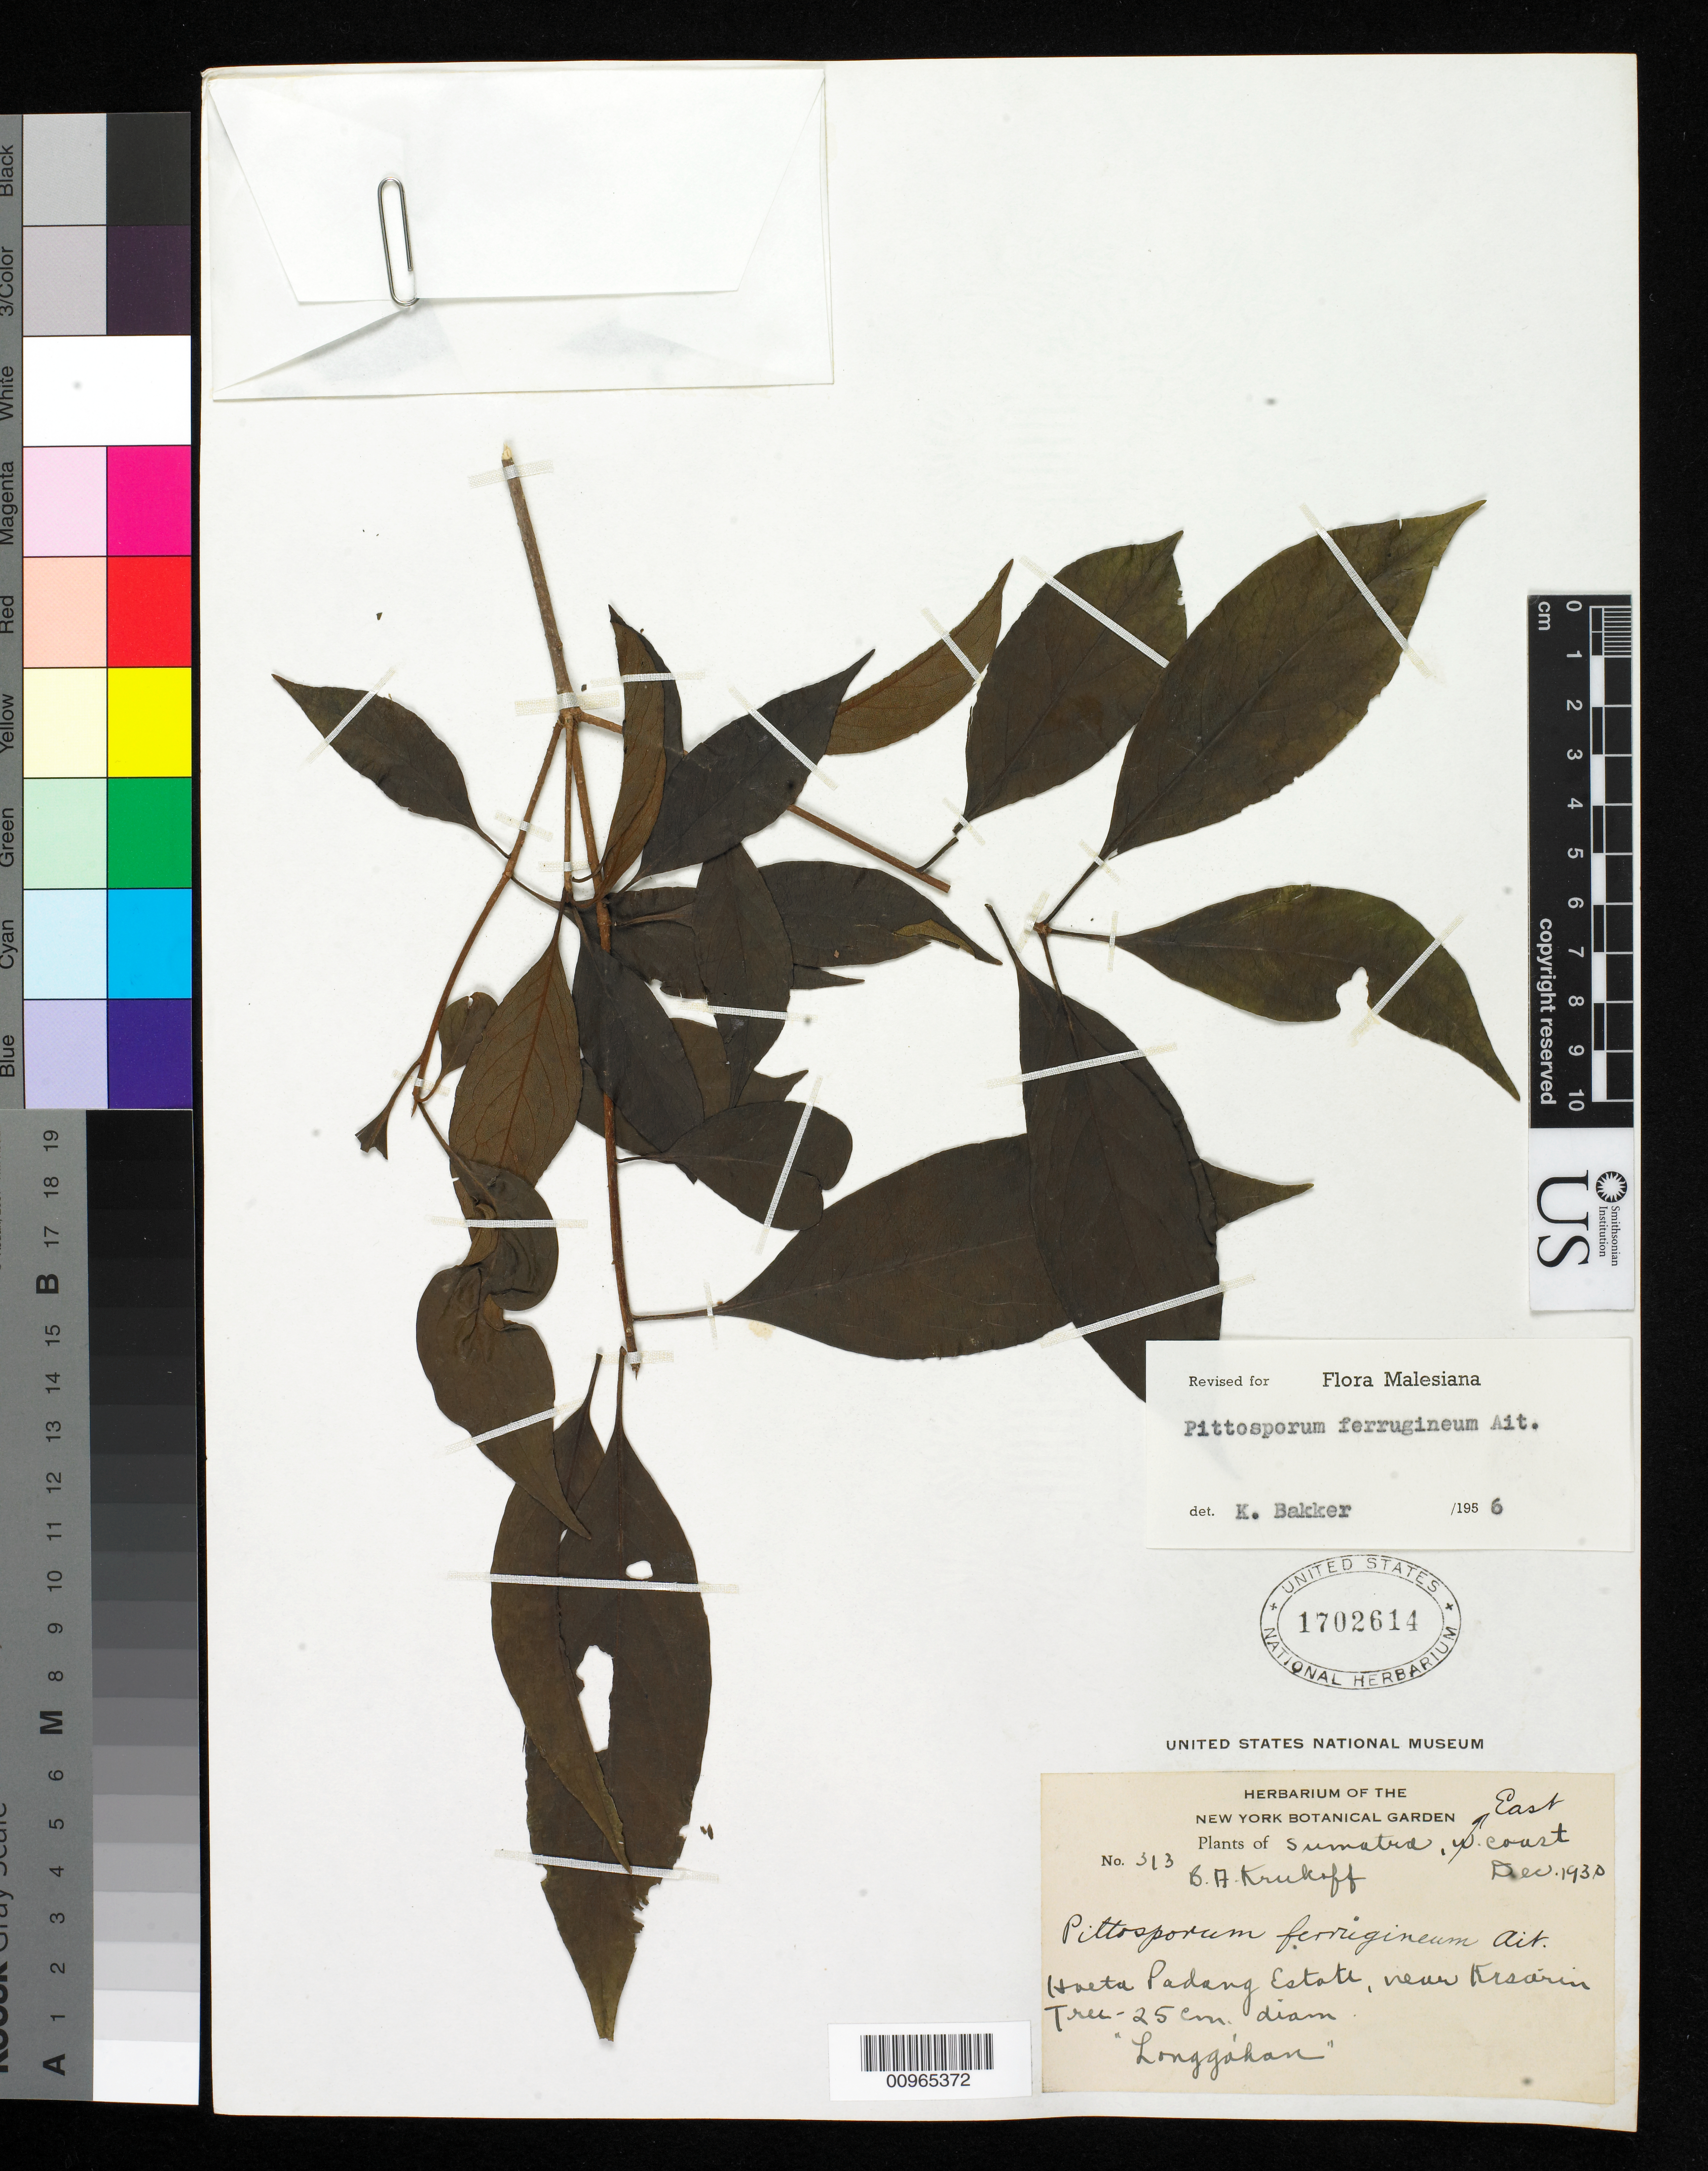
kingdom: Plantae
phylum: Tracheophyta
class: Magnoliopsida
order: Apiales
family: Pittosporaceae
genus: Pittosporum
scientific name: Pittosporum ferrugineum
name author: W.T. Aiton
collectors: B. A. Krukoff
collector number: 313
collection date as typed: Dec 1930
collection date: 1930-12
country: Indonesia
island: Sumatra I.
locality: (East Coast) Hoeta Padang Estate, near Kisarin (sp?)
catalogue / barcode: US 1702614